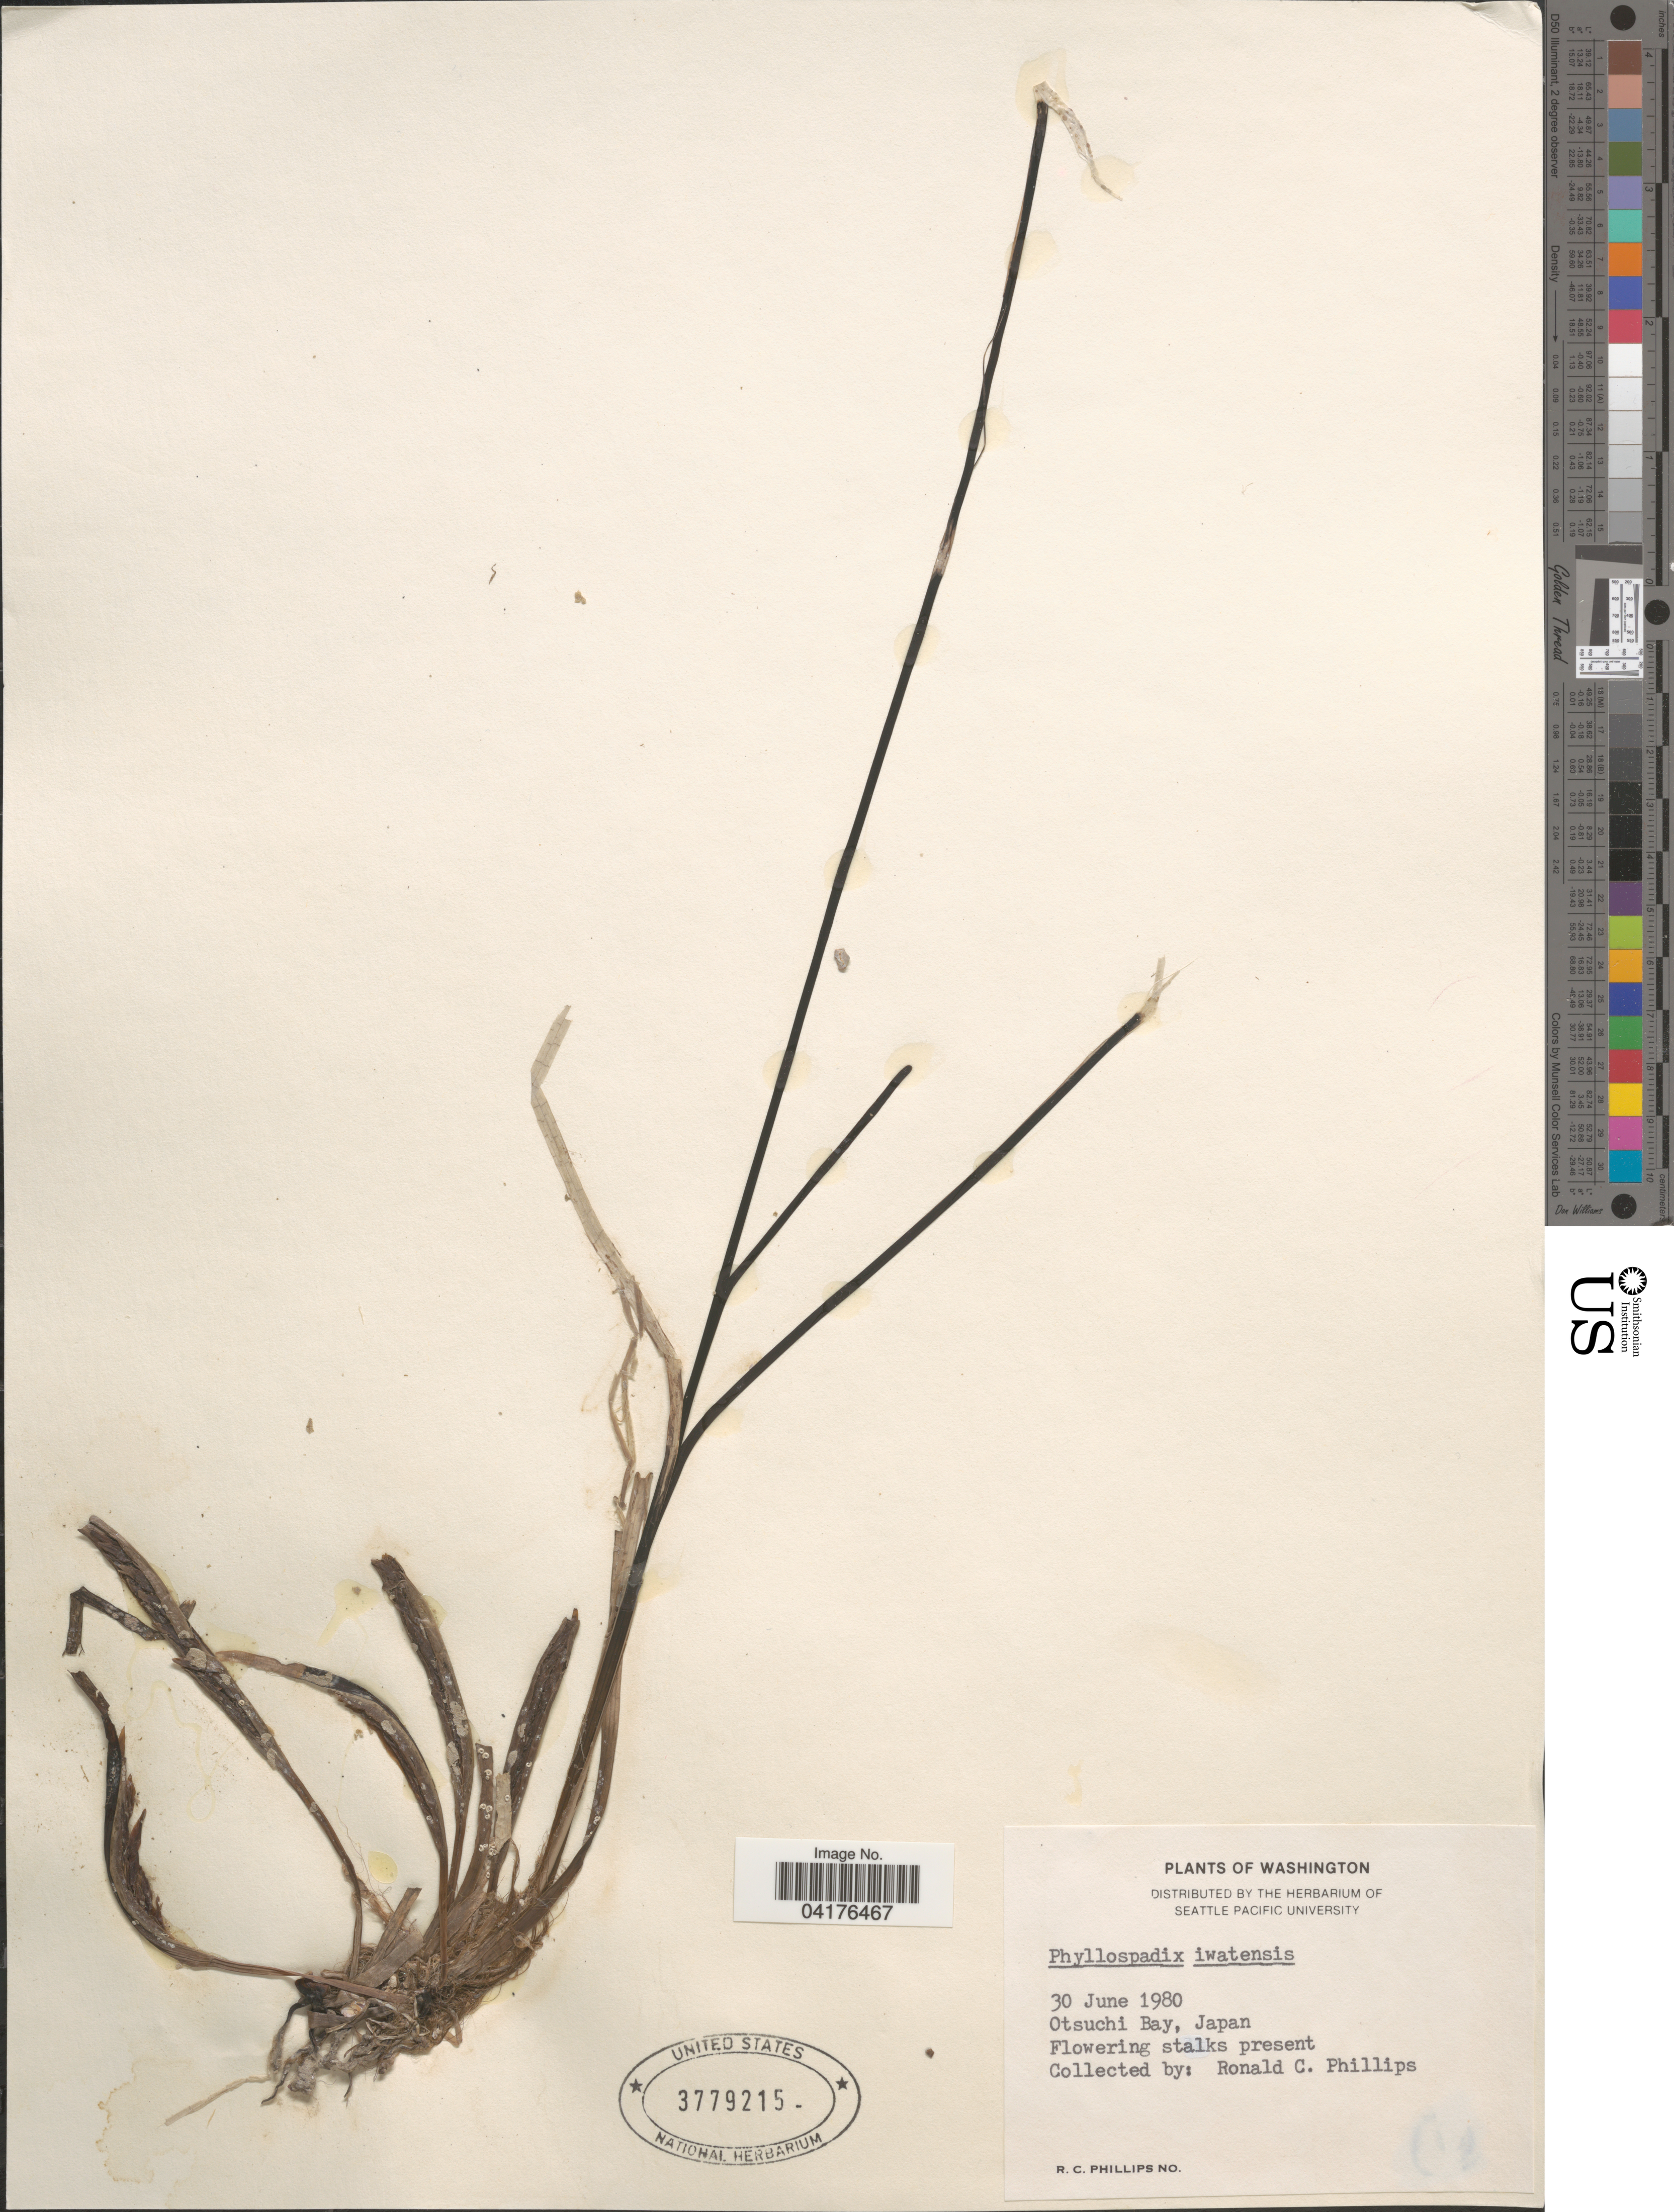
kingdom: Plantae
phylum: Tracheophyta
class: Liliopsida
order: Alismatales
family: Zosteraceae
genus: Phyllospadix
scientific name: Phyllospadix iwatensis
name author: Makino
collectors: R. C. Phillips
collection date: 1980-06-30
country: Japan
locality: Otsuchi Bay.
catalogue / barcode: US 3779215